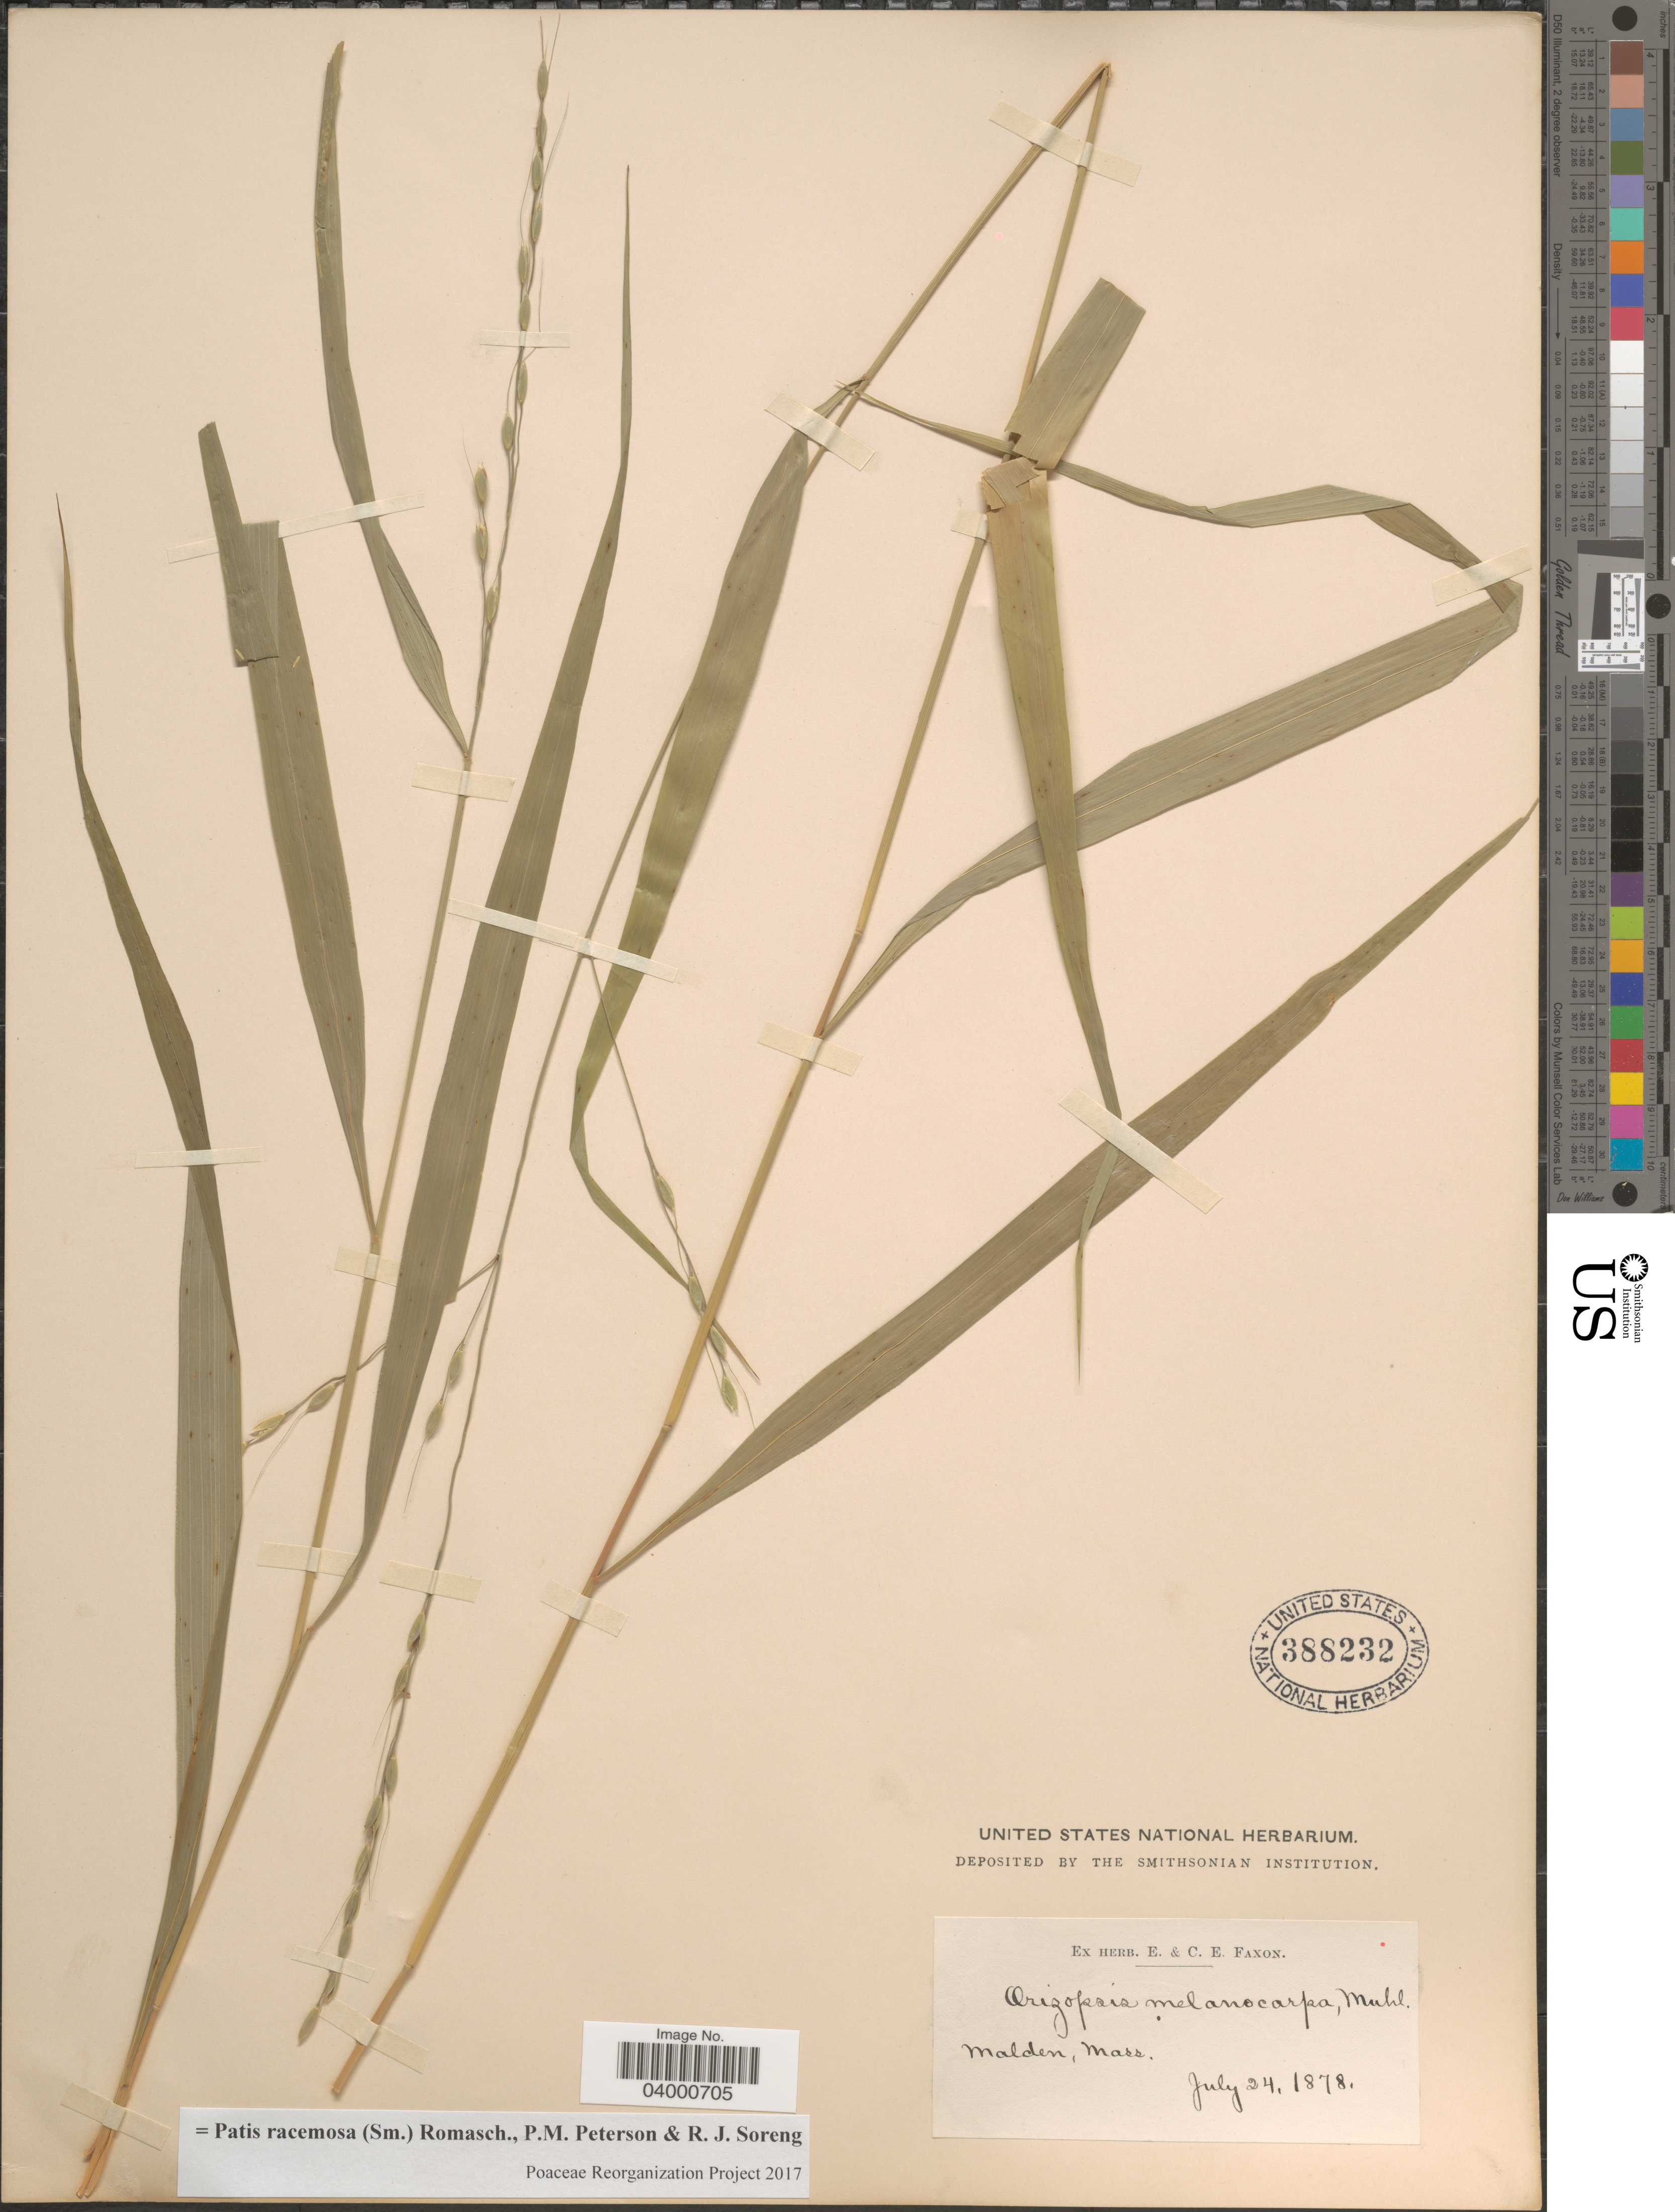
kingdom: Plantae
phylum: Tracheophyta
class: Liliopsida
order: Poales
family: Poaceae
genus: Patis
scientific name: Patis racemosa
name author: (Sm.) Romasch. et al.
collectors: ex herb. E. & C.E. Faxon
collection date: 1878-07-24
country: United States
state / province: Massachusetts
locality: Malden.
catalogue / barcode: US 388232